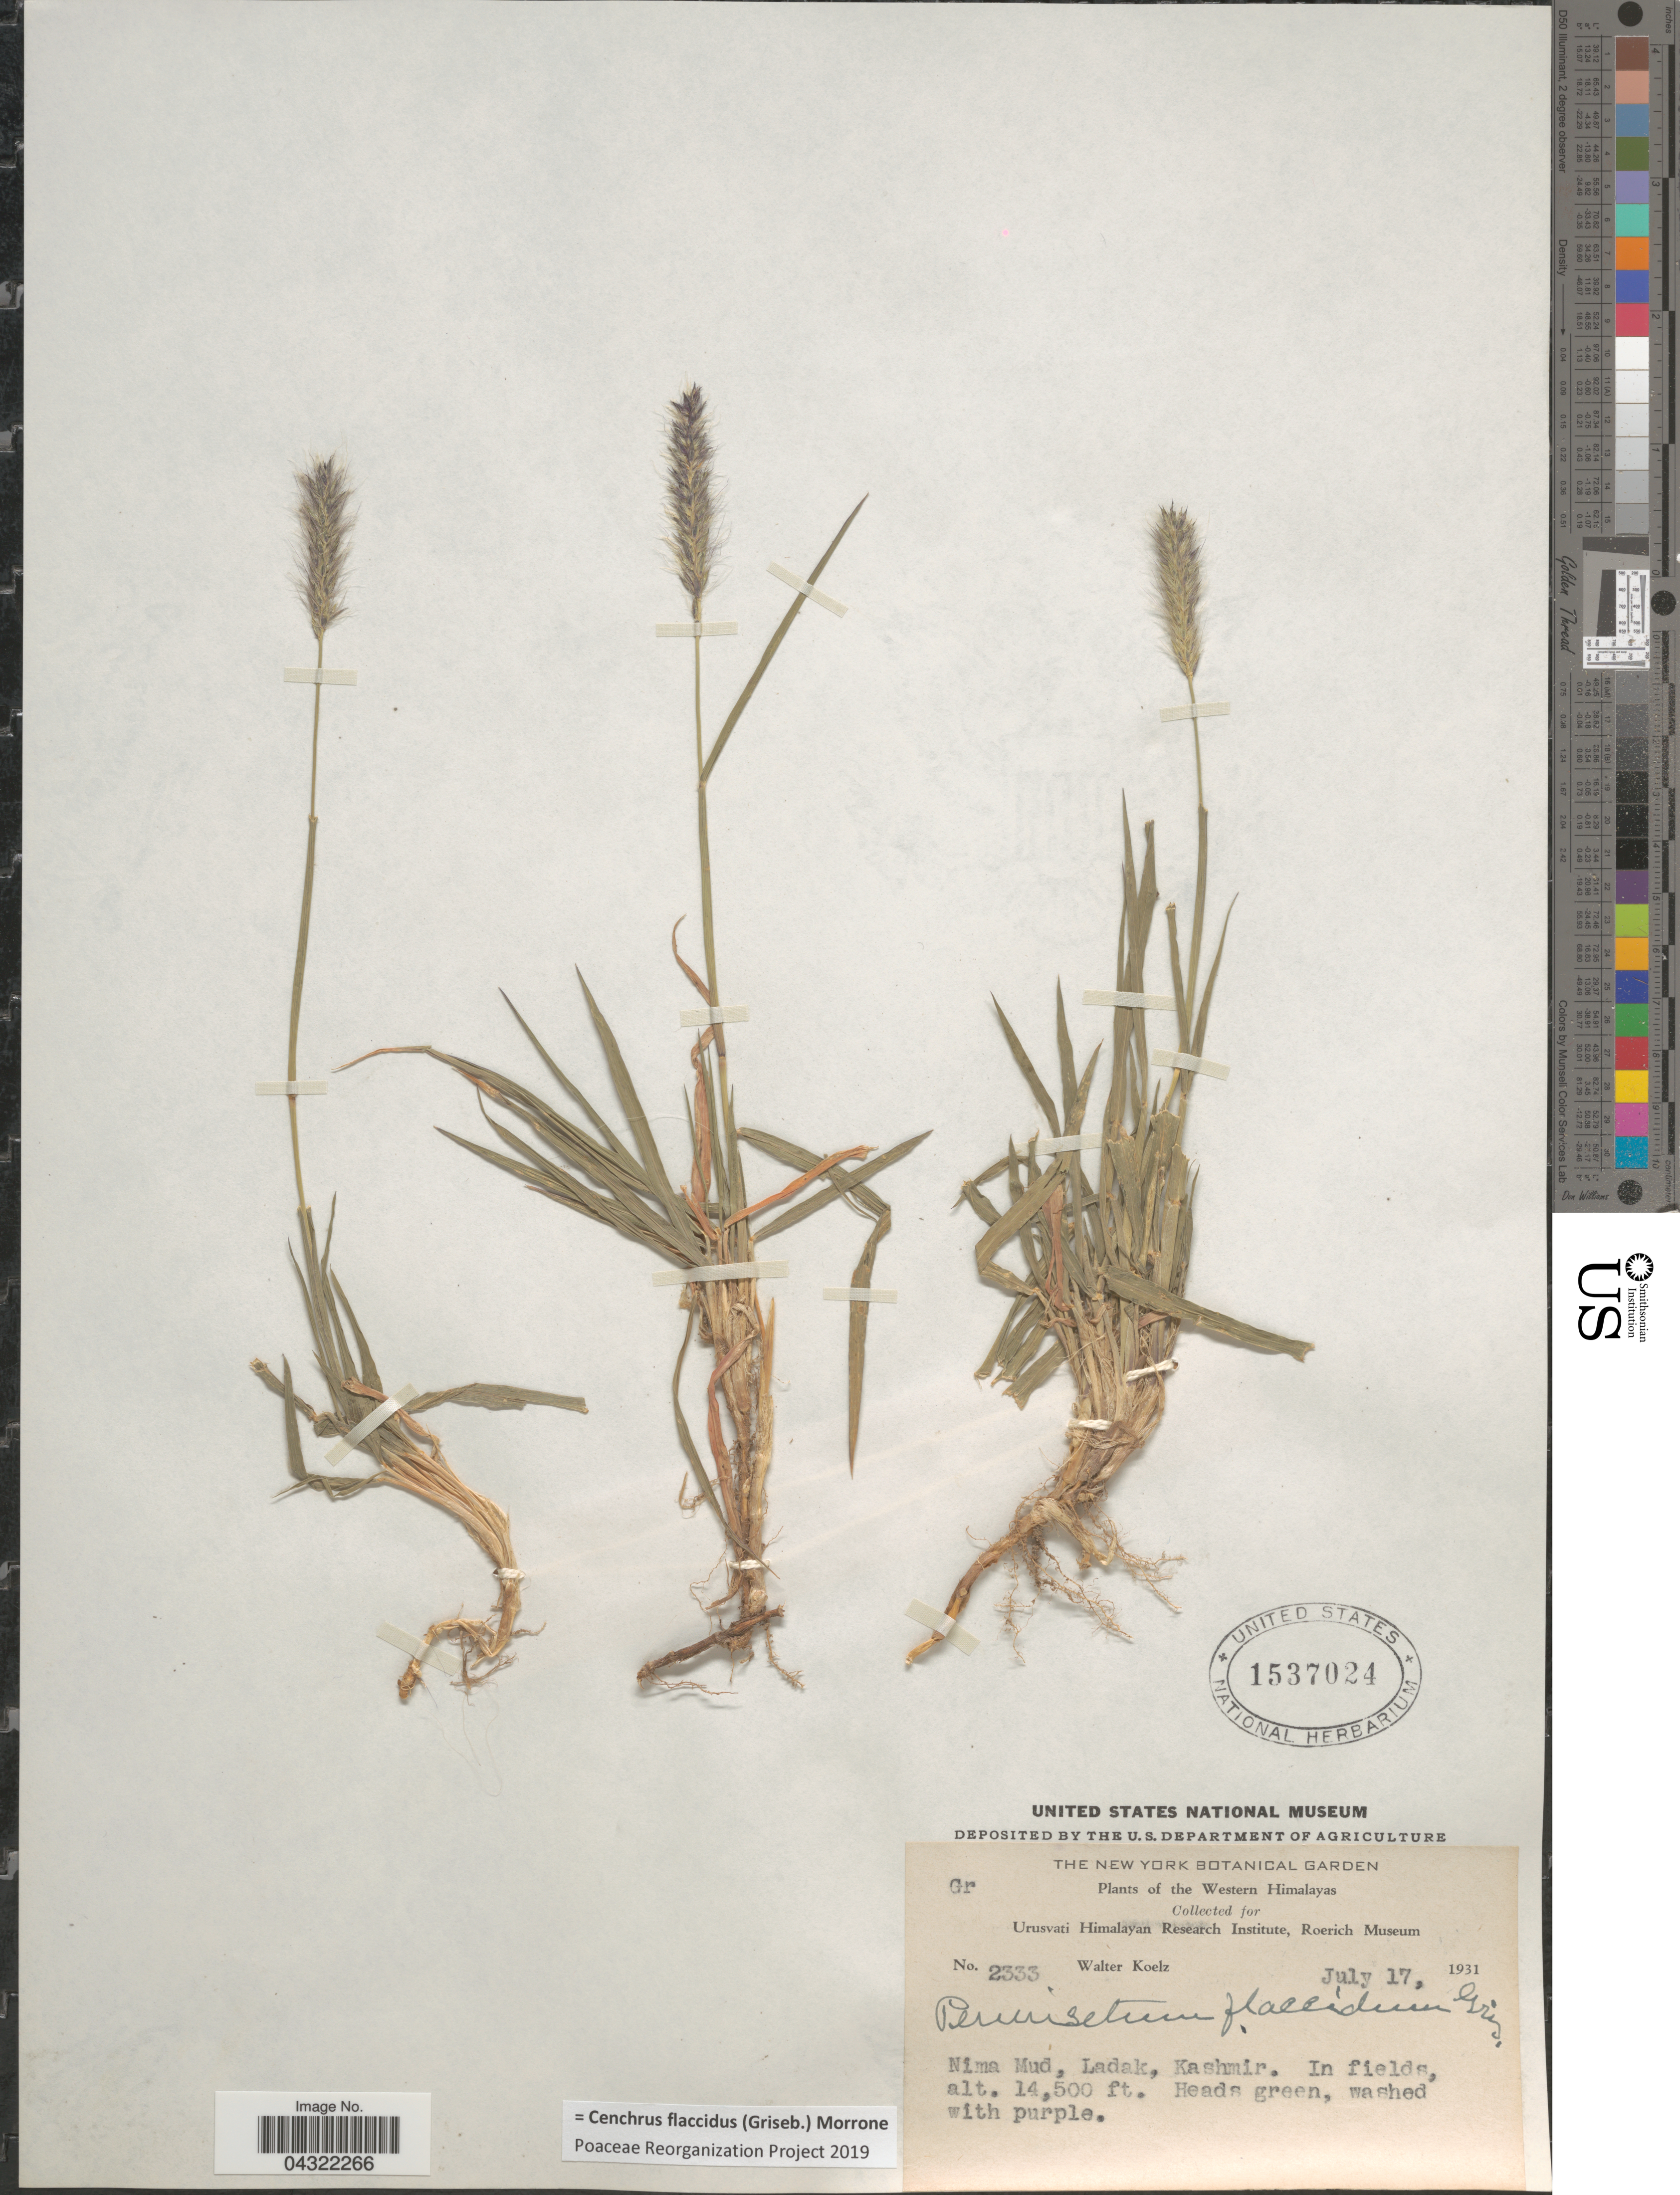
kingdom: Plantae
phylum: Tracheophyta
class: Liliopsida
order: Poales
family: Poaceae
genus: Cenchrus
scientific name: Cenchrus flaccidus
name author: (Griseb.) Morrone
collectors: W. N. Koelz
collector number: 2333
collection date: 1931-07-17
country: India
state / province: Ladakh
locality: The Western Himalayas. Nima Mud, Ladak, Kashmir.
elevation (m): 4420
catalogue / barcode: US 1537024